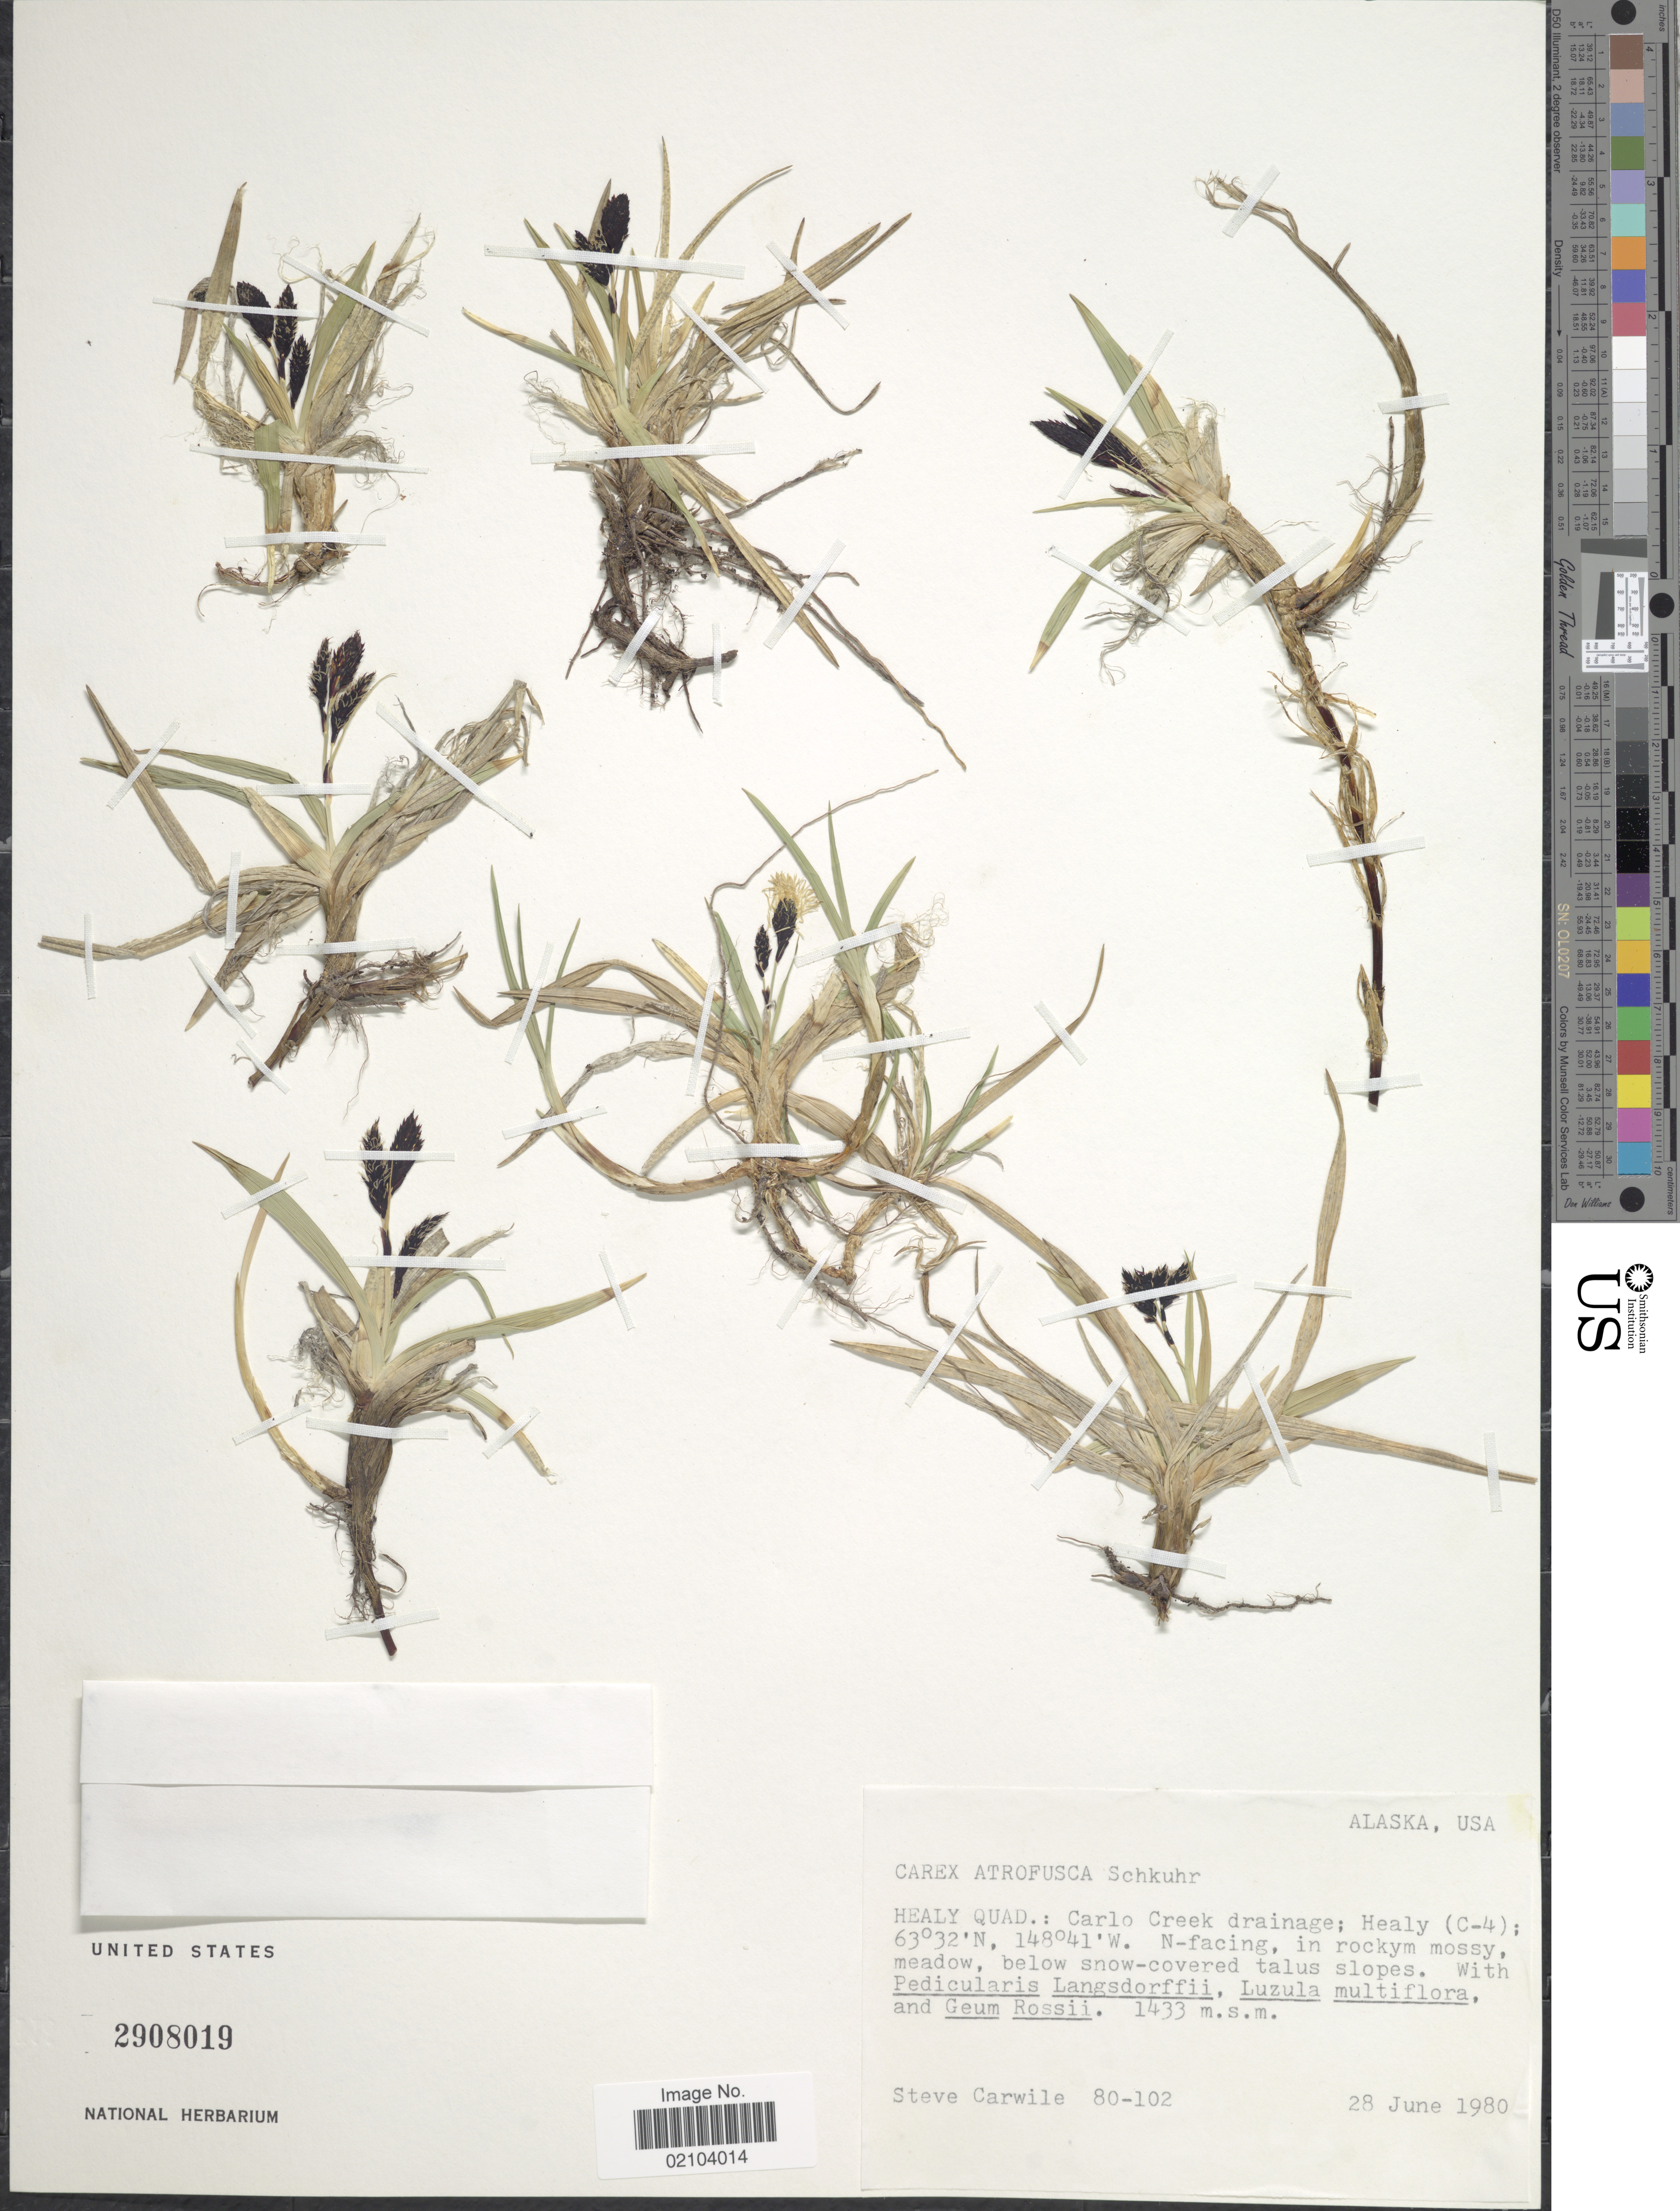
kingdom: Plantae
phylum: Tracheophyta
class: Liliopsida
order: Poales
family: Cyperaceae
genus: Carex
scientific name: Carex atrofusca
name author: Schkuhr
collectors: S. Carwile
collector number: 80-102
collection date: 1980-06-28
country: United States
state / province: Alaska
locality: USA. Healy Quad.: Carlo Creek drainage; Healy (C-4); N-facing, in rocky mossy, meadow, below snow-covered talus slopes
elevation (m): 1433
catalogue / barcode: US 2908019